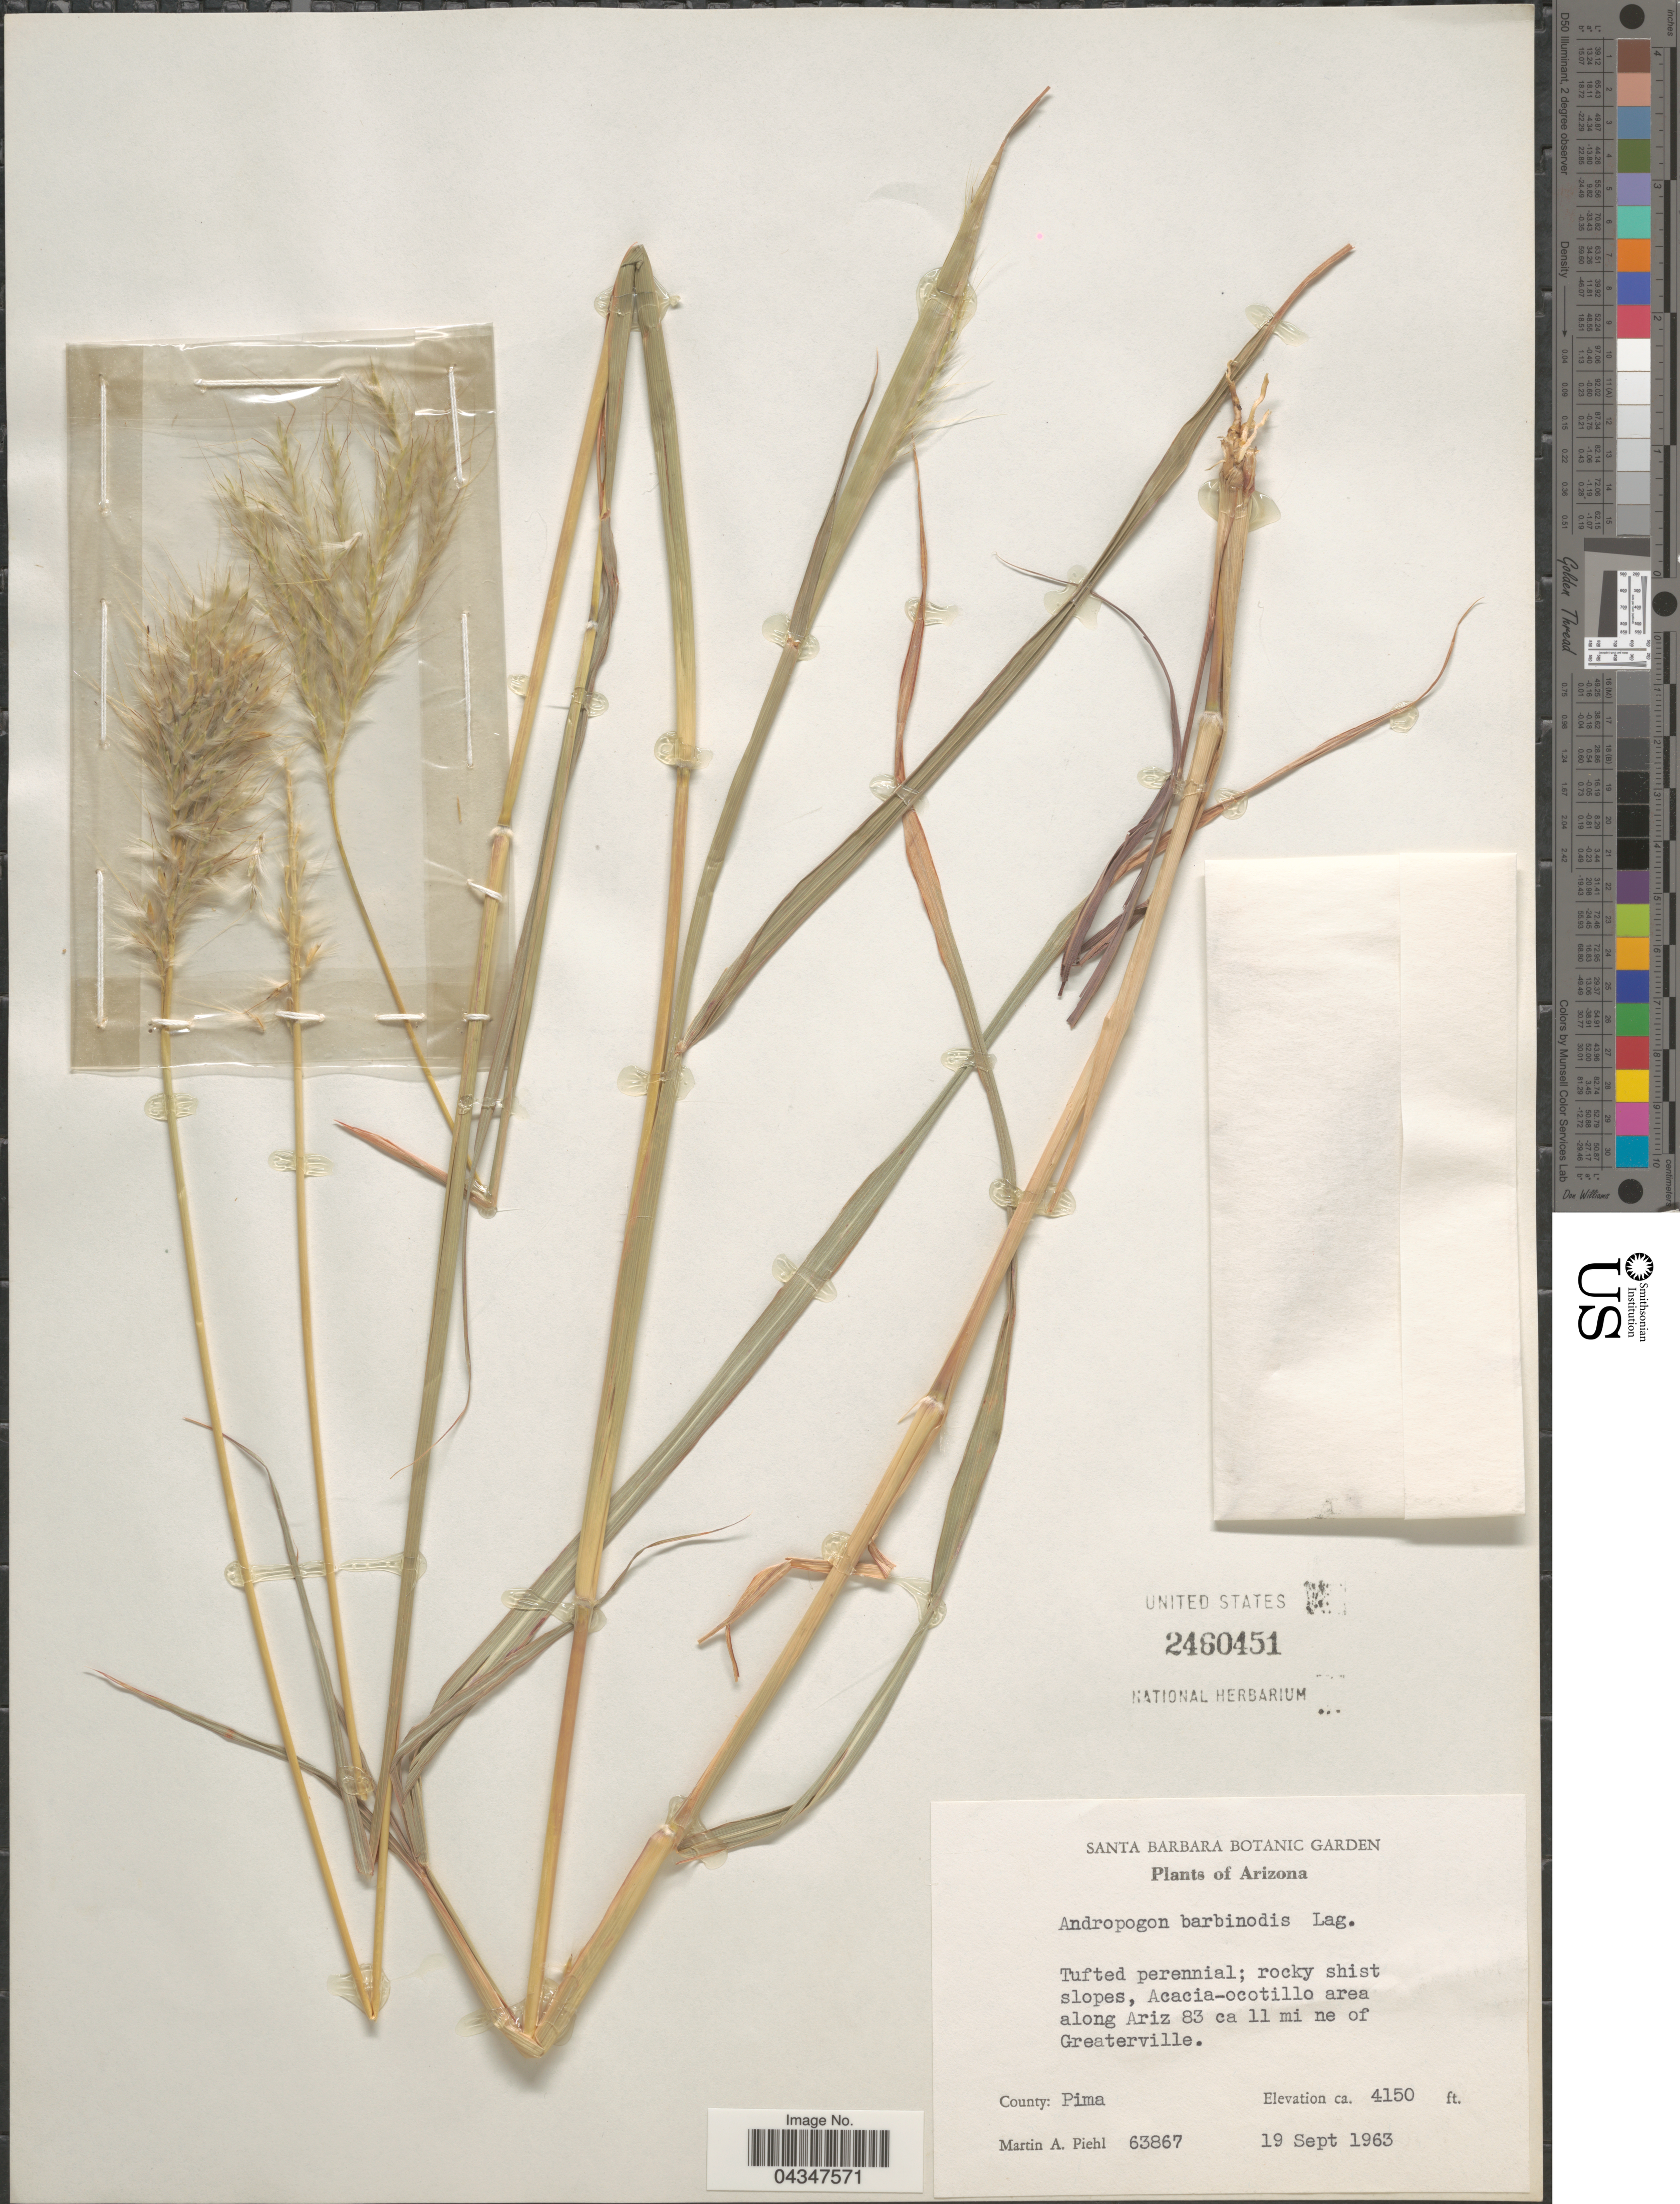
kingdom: Plantae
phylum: Tracheophyta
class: Liliopsida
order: Poales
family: Poaceae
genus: Bothriochloa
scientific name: Bothriochloa barbinodis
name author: (Lag.) Herter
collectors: M. Piehl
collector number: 63867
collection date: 1963-09-19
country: United States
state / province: Arizona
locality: Rocky shist slopes, along Ariz 83 ca 11 mi ne of Greaterville. County: Pima.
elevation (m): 1265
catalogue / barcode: US 2460451